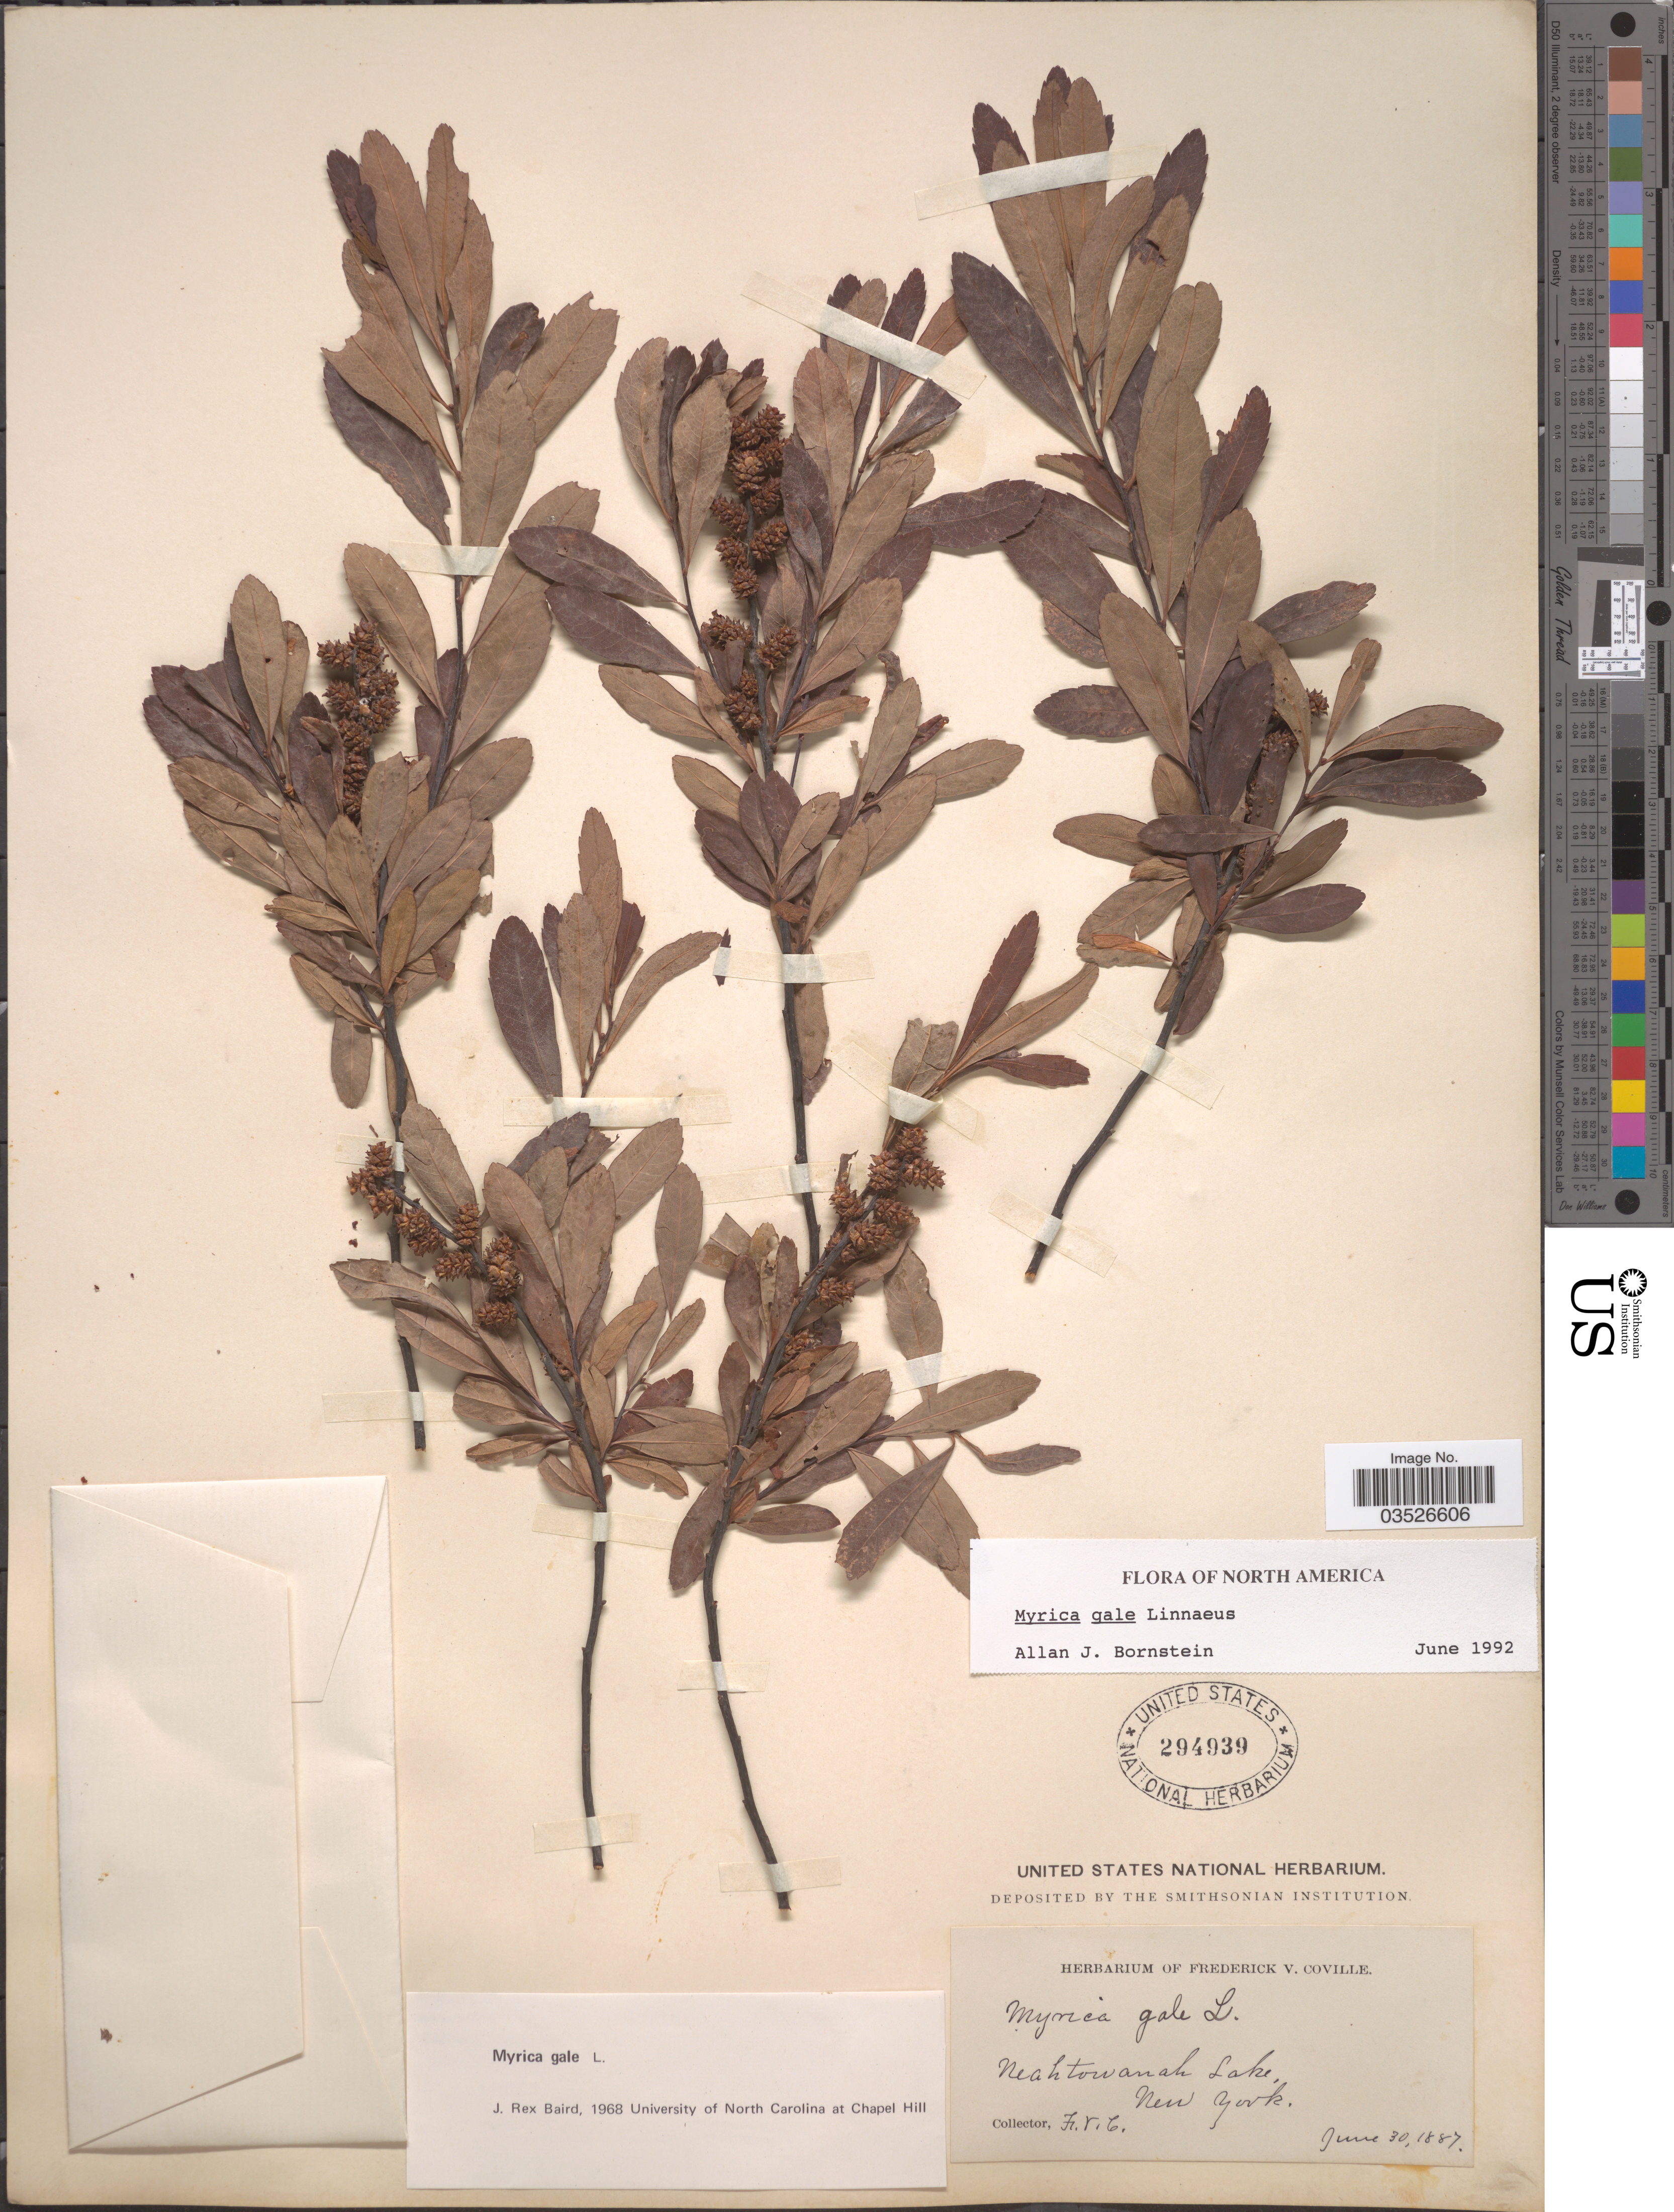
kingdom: Plantae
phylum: Tracheophyta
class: Magnoliopsida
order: Fagales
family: Myricaceae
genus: Myrica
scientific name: Myrica gale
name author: L.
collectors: F. V. Coville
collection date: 1887-06-30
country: United States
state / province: New York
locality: Neahtowanah Lake.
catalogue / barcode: US 294939